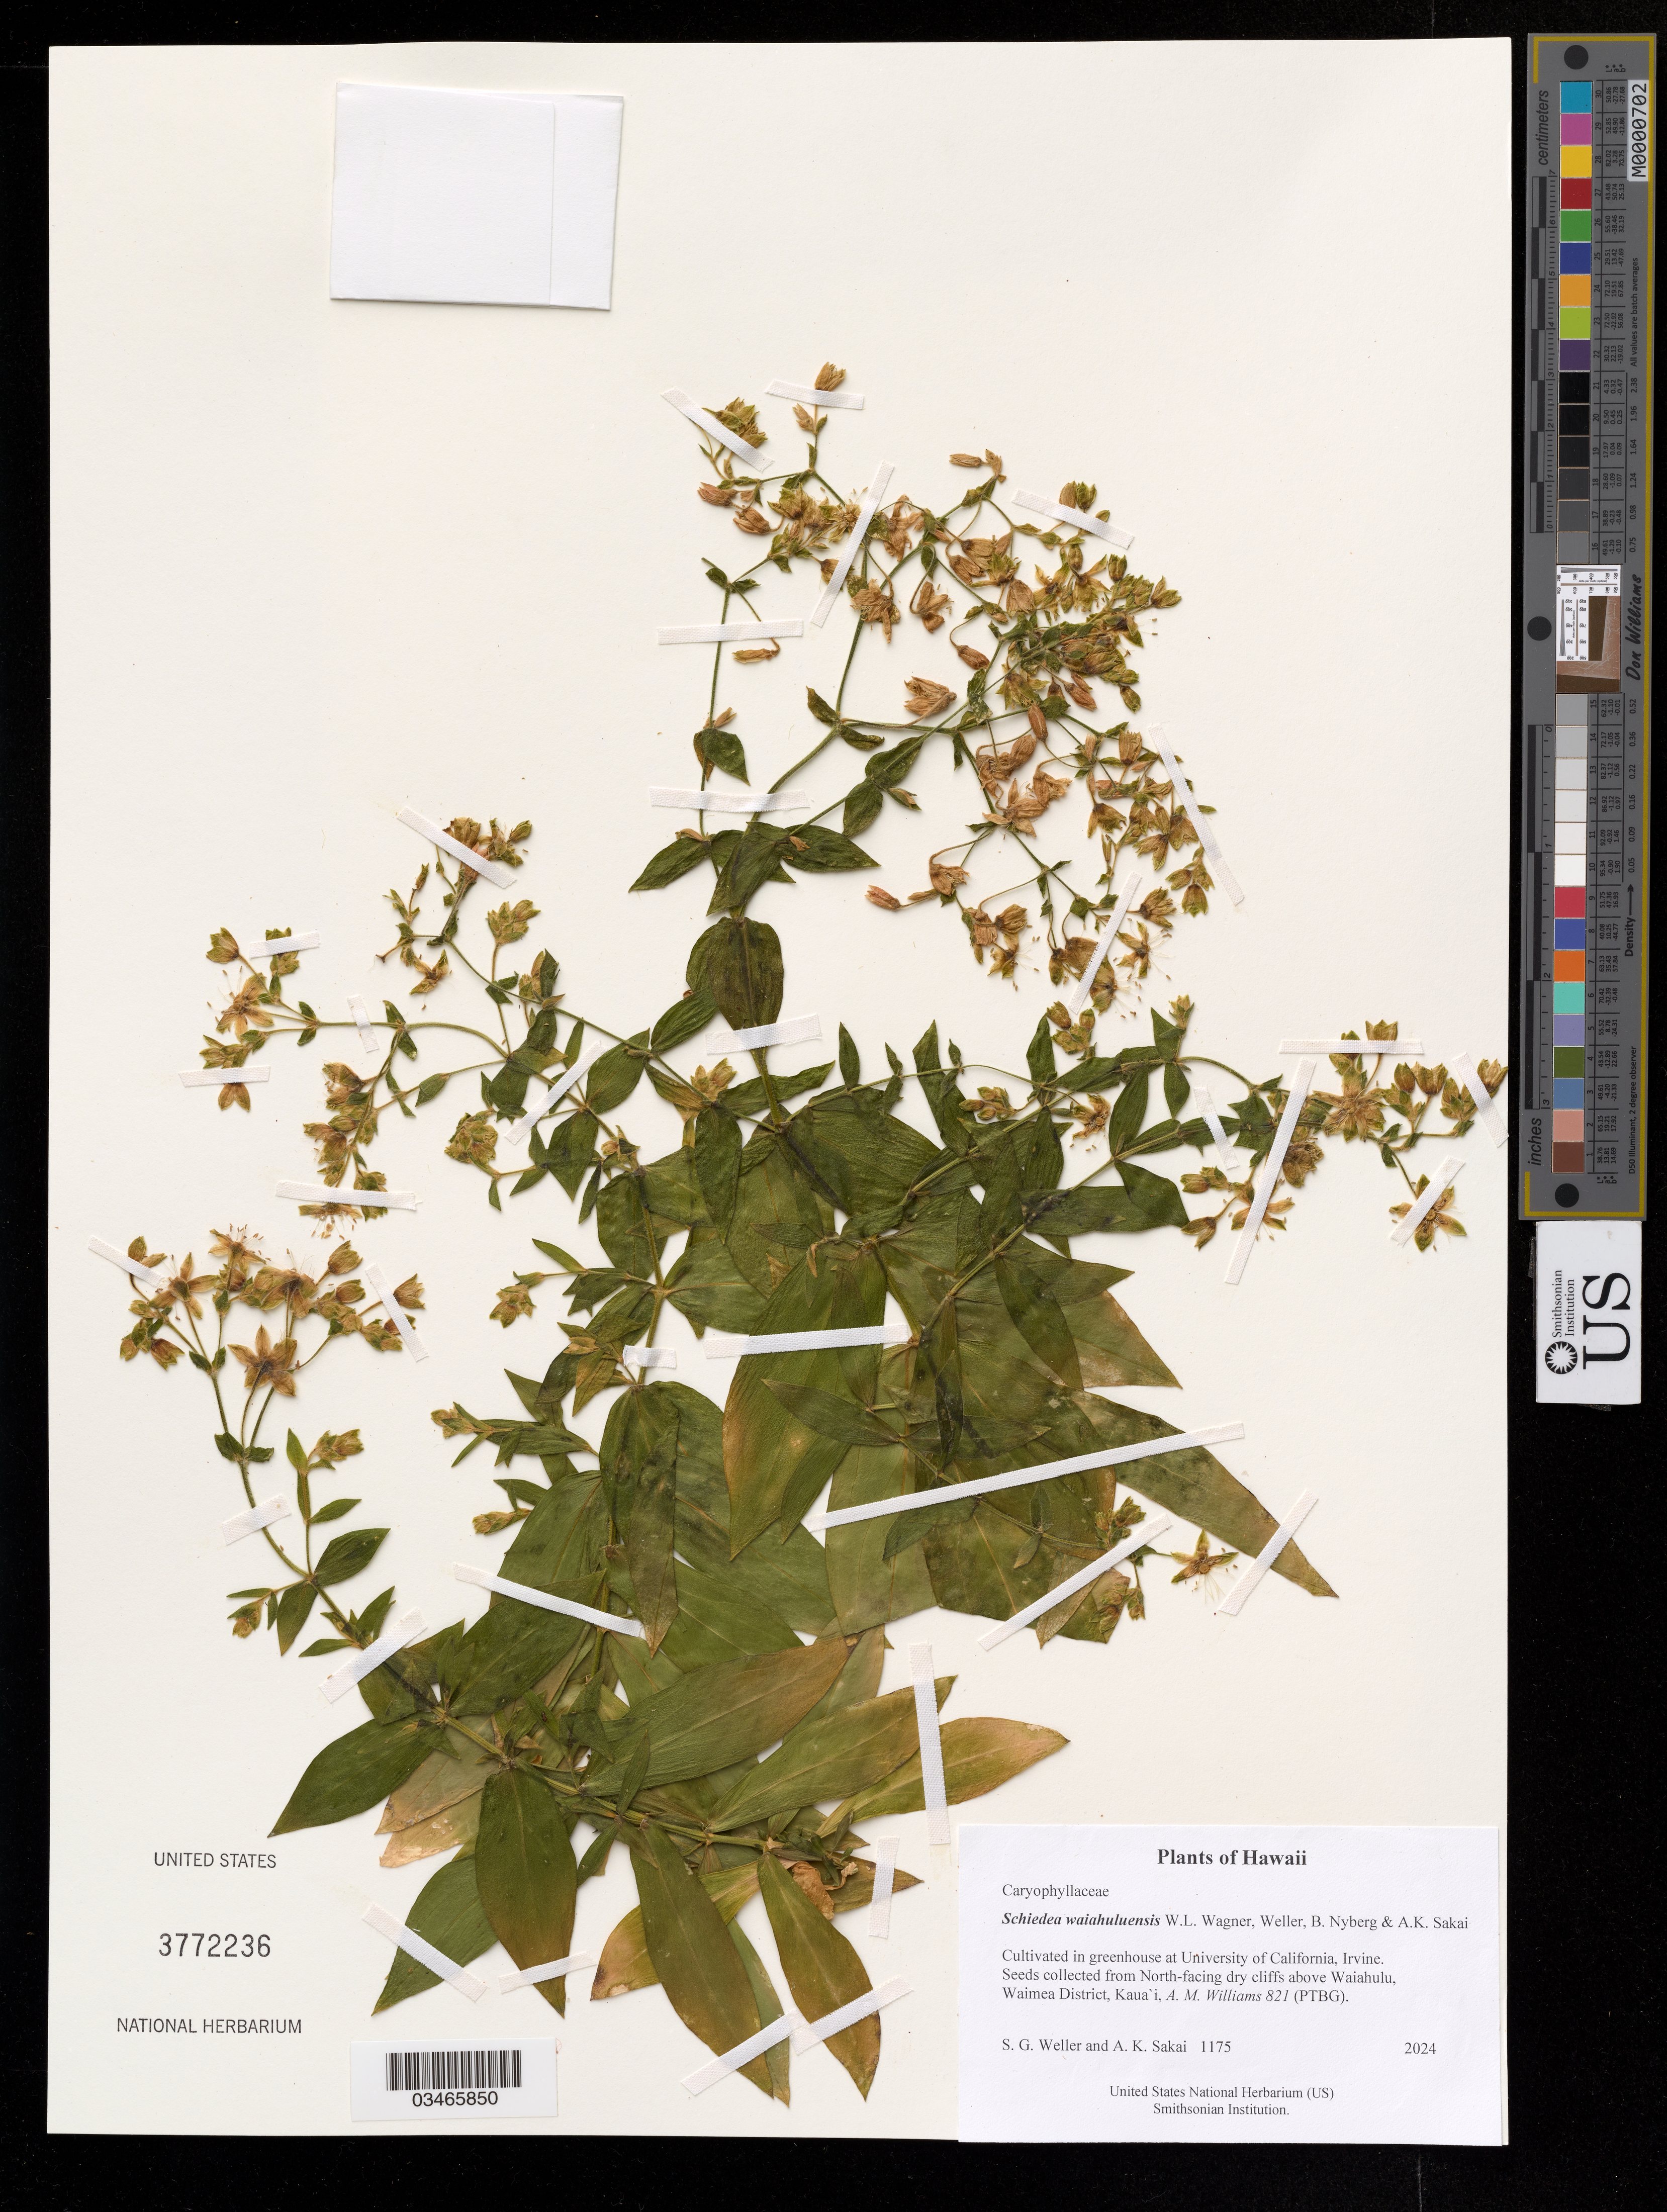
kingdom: Plantae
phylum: Tracheophyta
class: Magnoliopsida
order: Caryophyllales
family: Caryophyllaceae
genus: Schiedea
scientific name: Schiedea waiahuluensis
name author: W.L. Wagner et al.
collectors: S. G. Weller & A. Sakai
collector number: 1175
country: United States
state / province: Hawaii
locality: University of California, Irvine.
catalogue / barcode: US 3772236